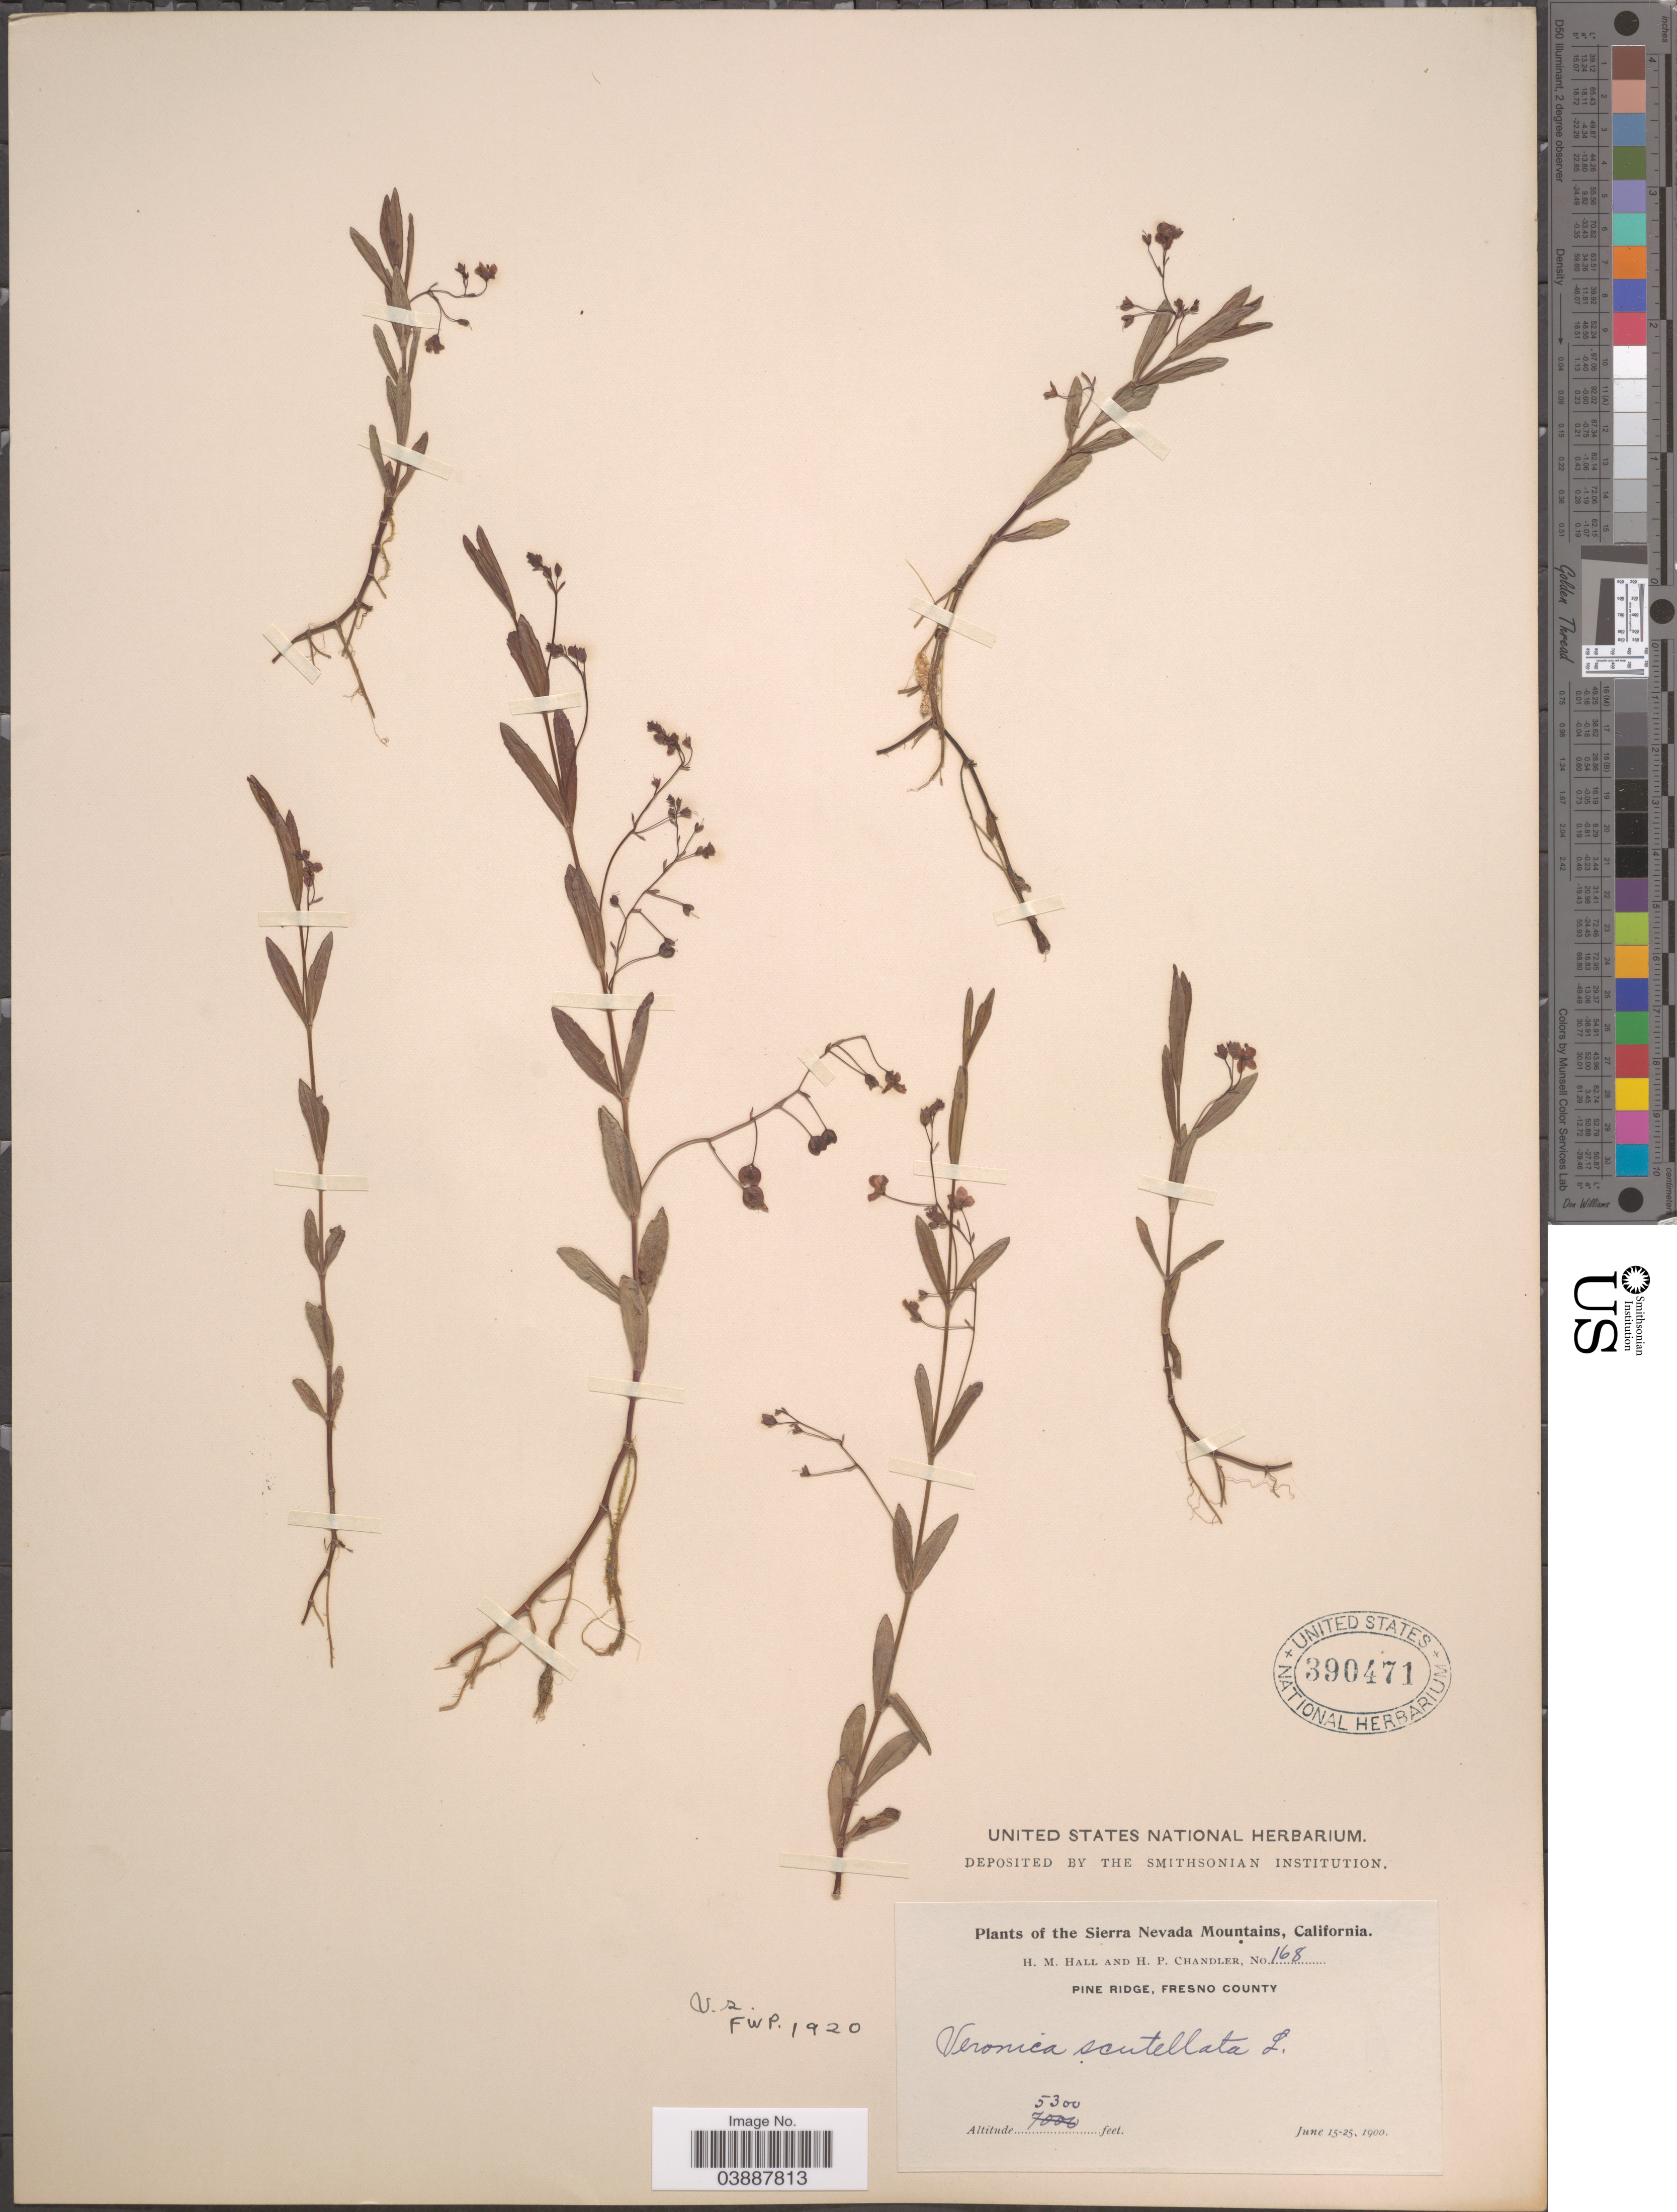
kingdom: Plantae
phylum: Tracheophyta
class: Magnoliopsida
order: Lamiales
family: Plantaginaceae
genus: Veronica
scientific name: Veronica scutellata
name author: L.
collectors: H. M. Hall & H. Chandler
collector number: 168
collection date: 1900-06-15/1900-06-25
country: United States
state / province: California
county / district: Fresno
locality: The Sierra Nevada Mountains. Pine Ridge, Fresno County.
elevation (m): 1615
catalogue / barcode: US 390471